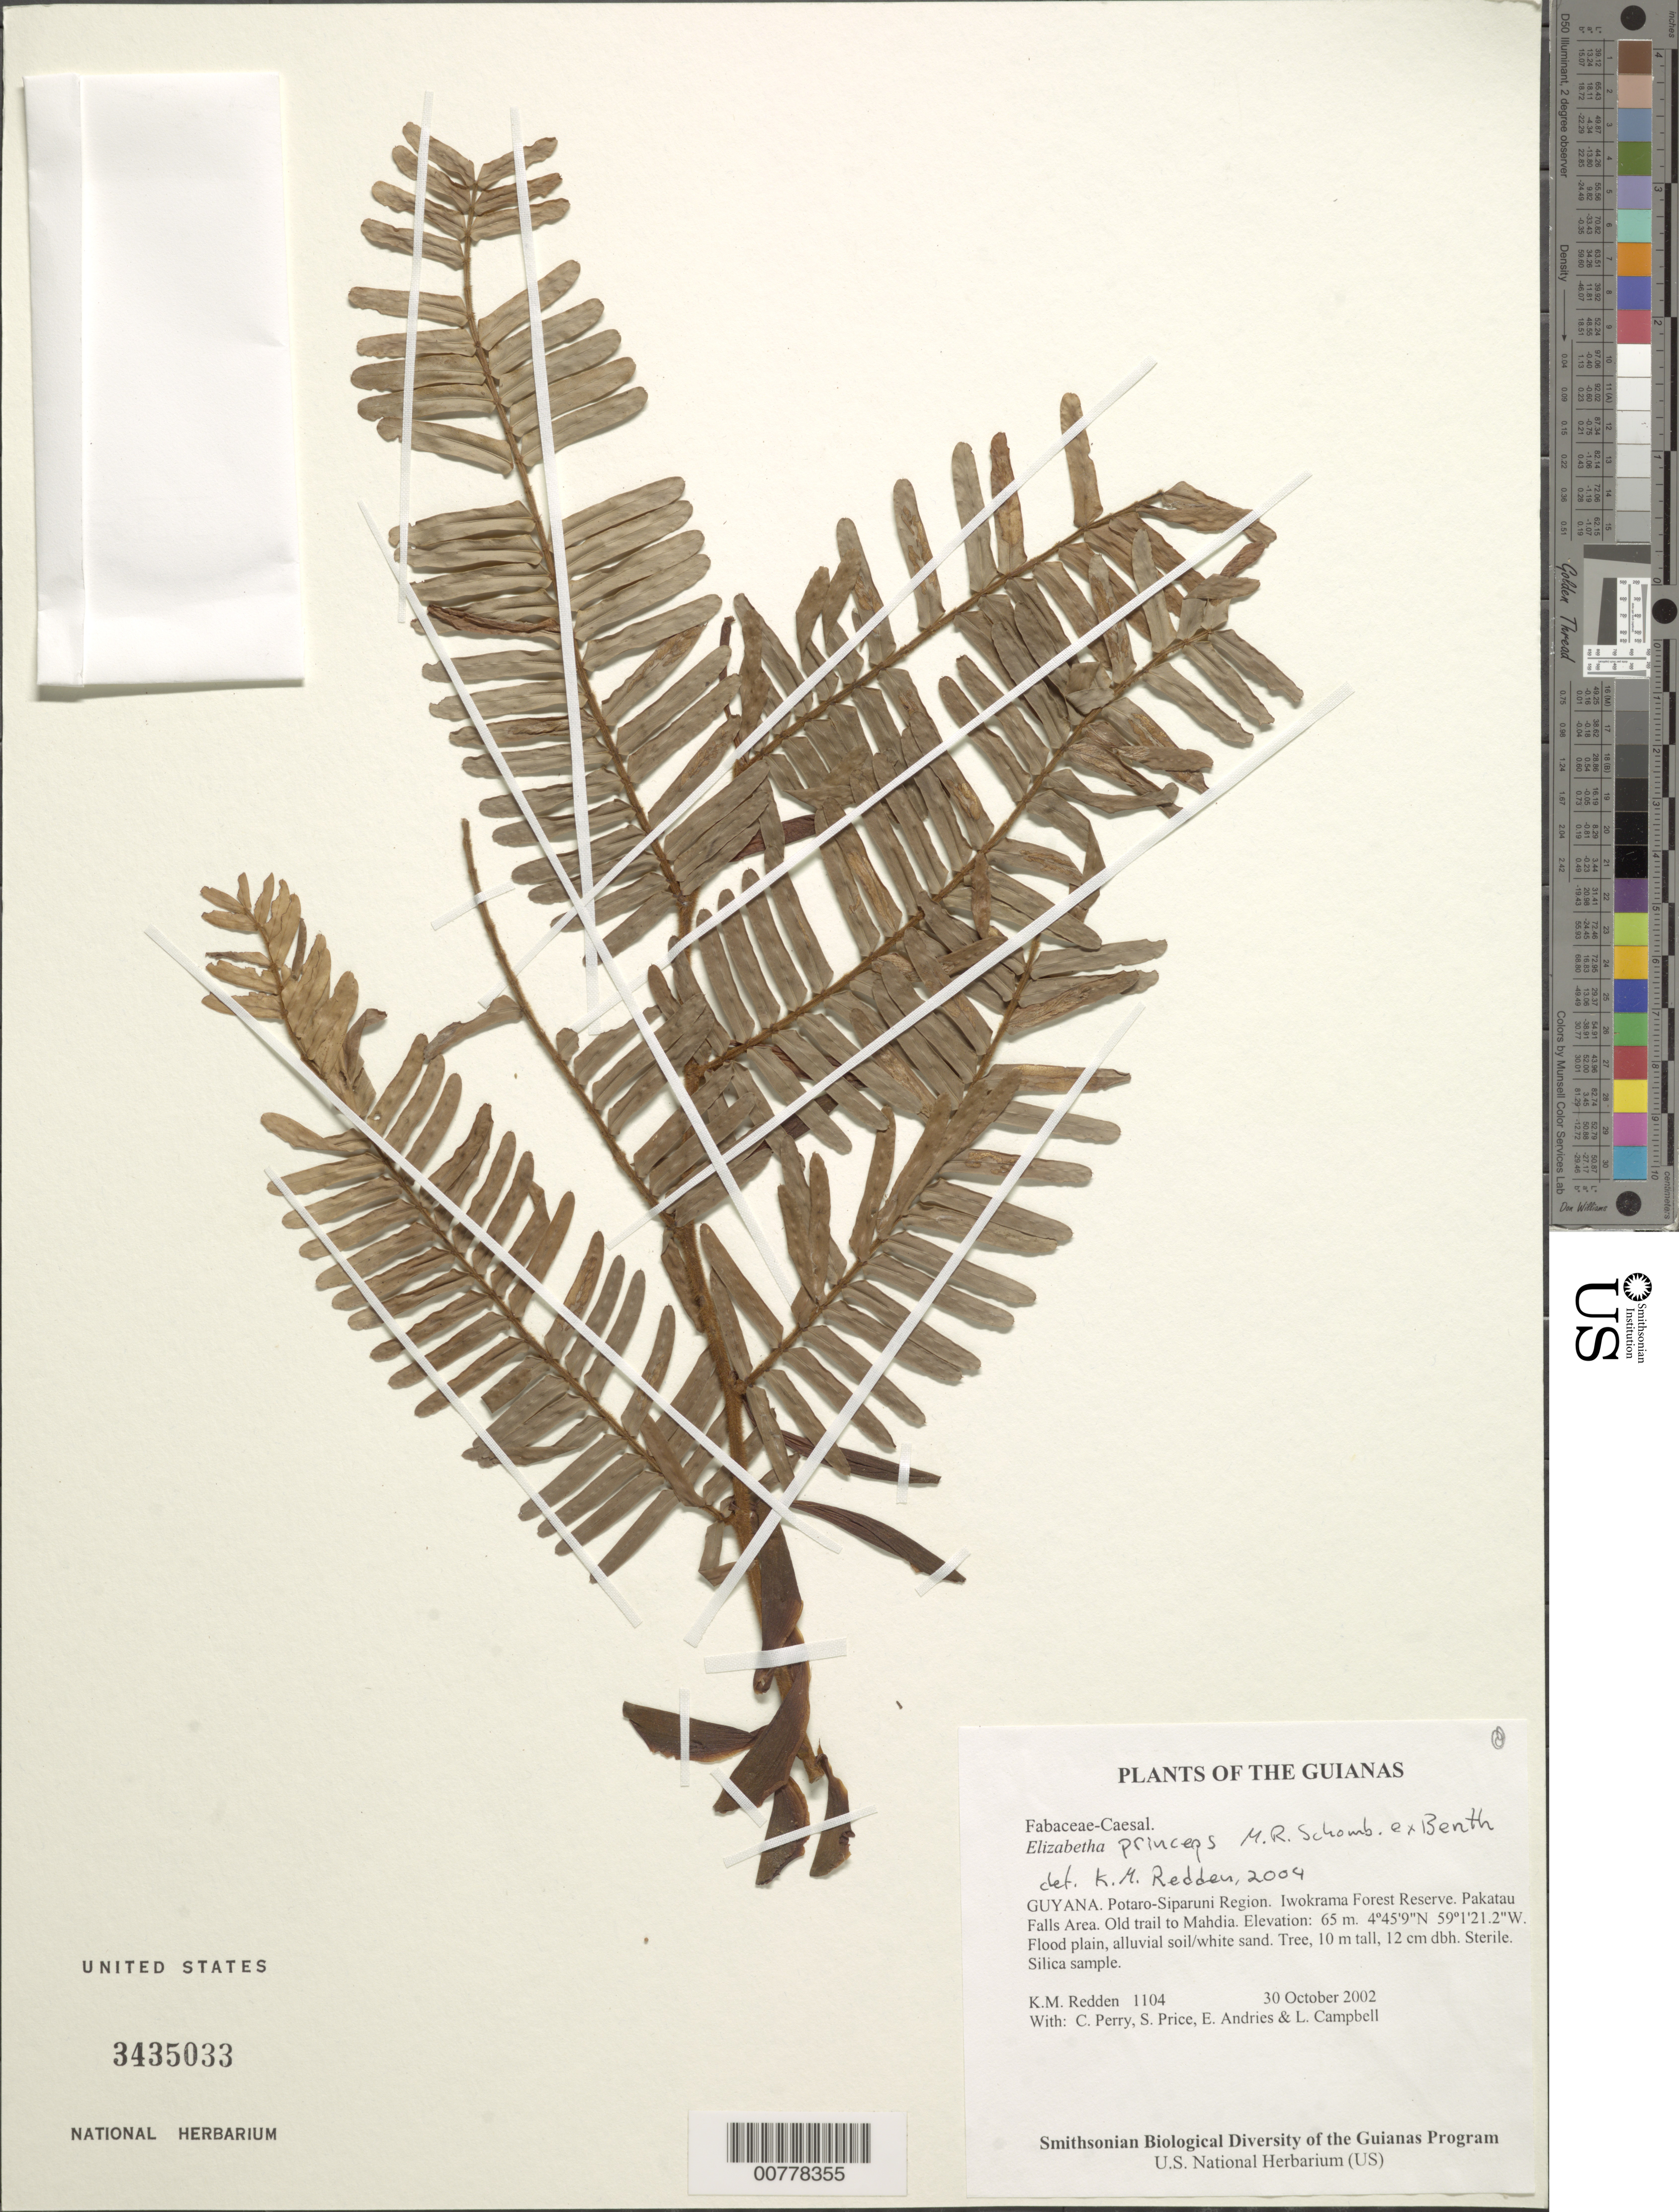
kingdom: Plantae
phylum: Tracheophyta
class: Magnoliopsida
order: Fabales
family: Fabaceae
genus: Elizabetha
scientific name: Elizabetha princeps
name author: R.H. Schomb. ex Benth.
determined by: Redden, K. M.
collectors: K. M. Redden, C. Perry, S. Price, E. Andries & L. Campbell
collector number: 1104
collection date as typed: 30 October 2002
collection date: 2002-10-30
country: Guyana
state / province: Potaro-Siparuni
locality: Iwokrama Forest Reserve. Pakatau Falls Area. Old trail to Mahdia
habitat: Flood plain, alluvial soil/white sand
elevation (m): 65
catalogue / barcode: US 3435033